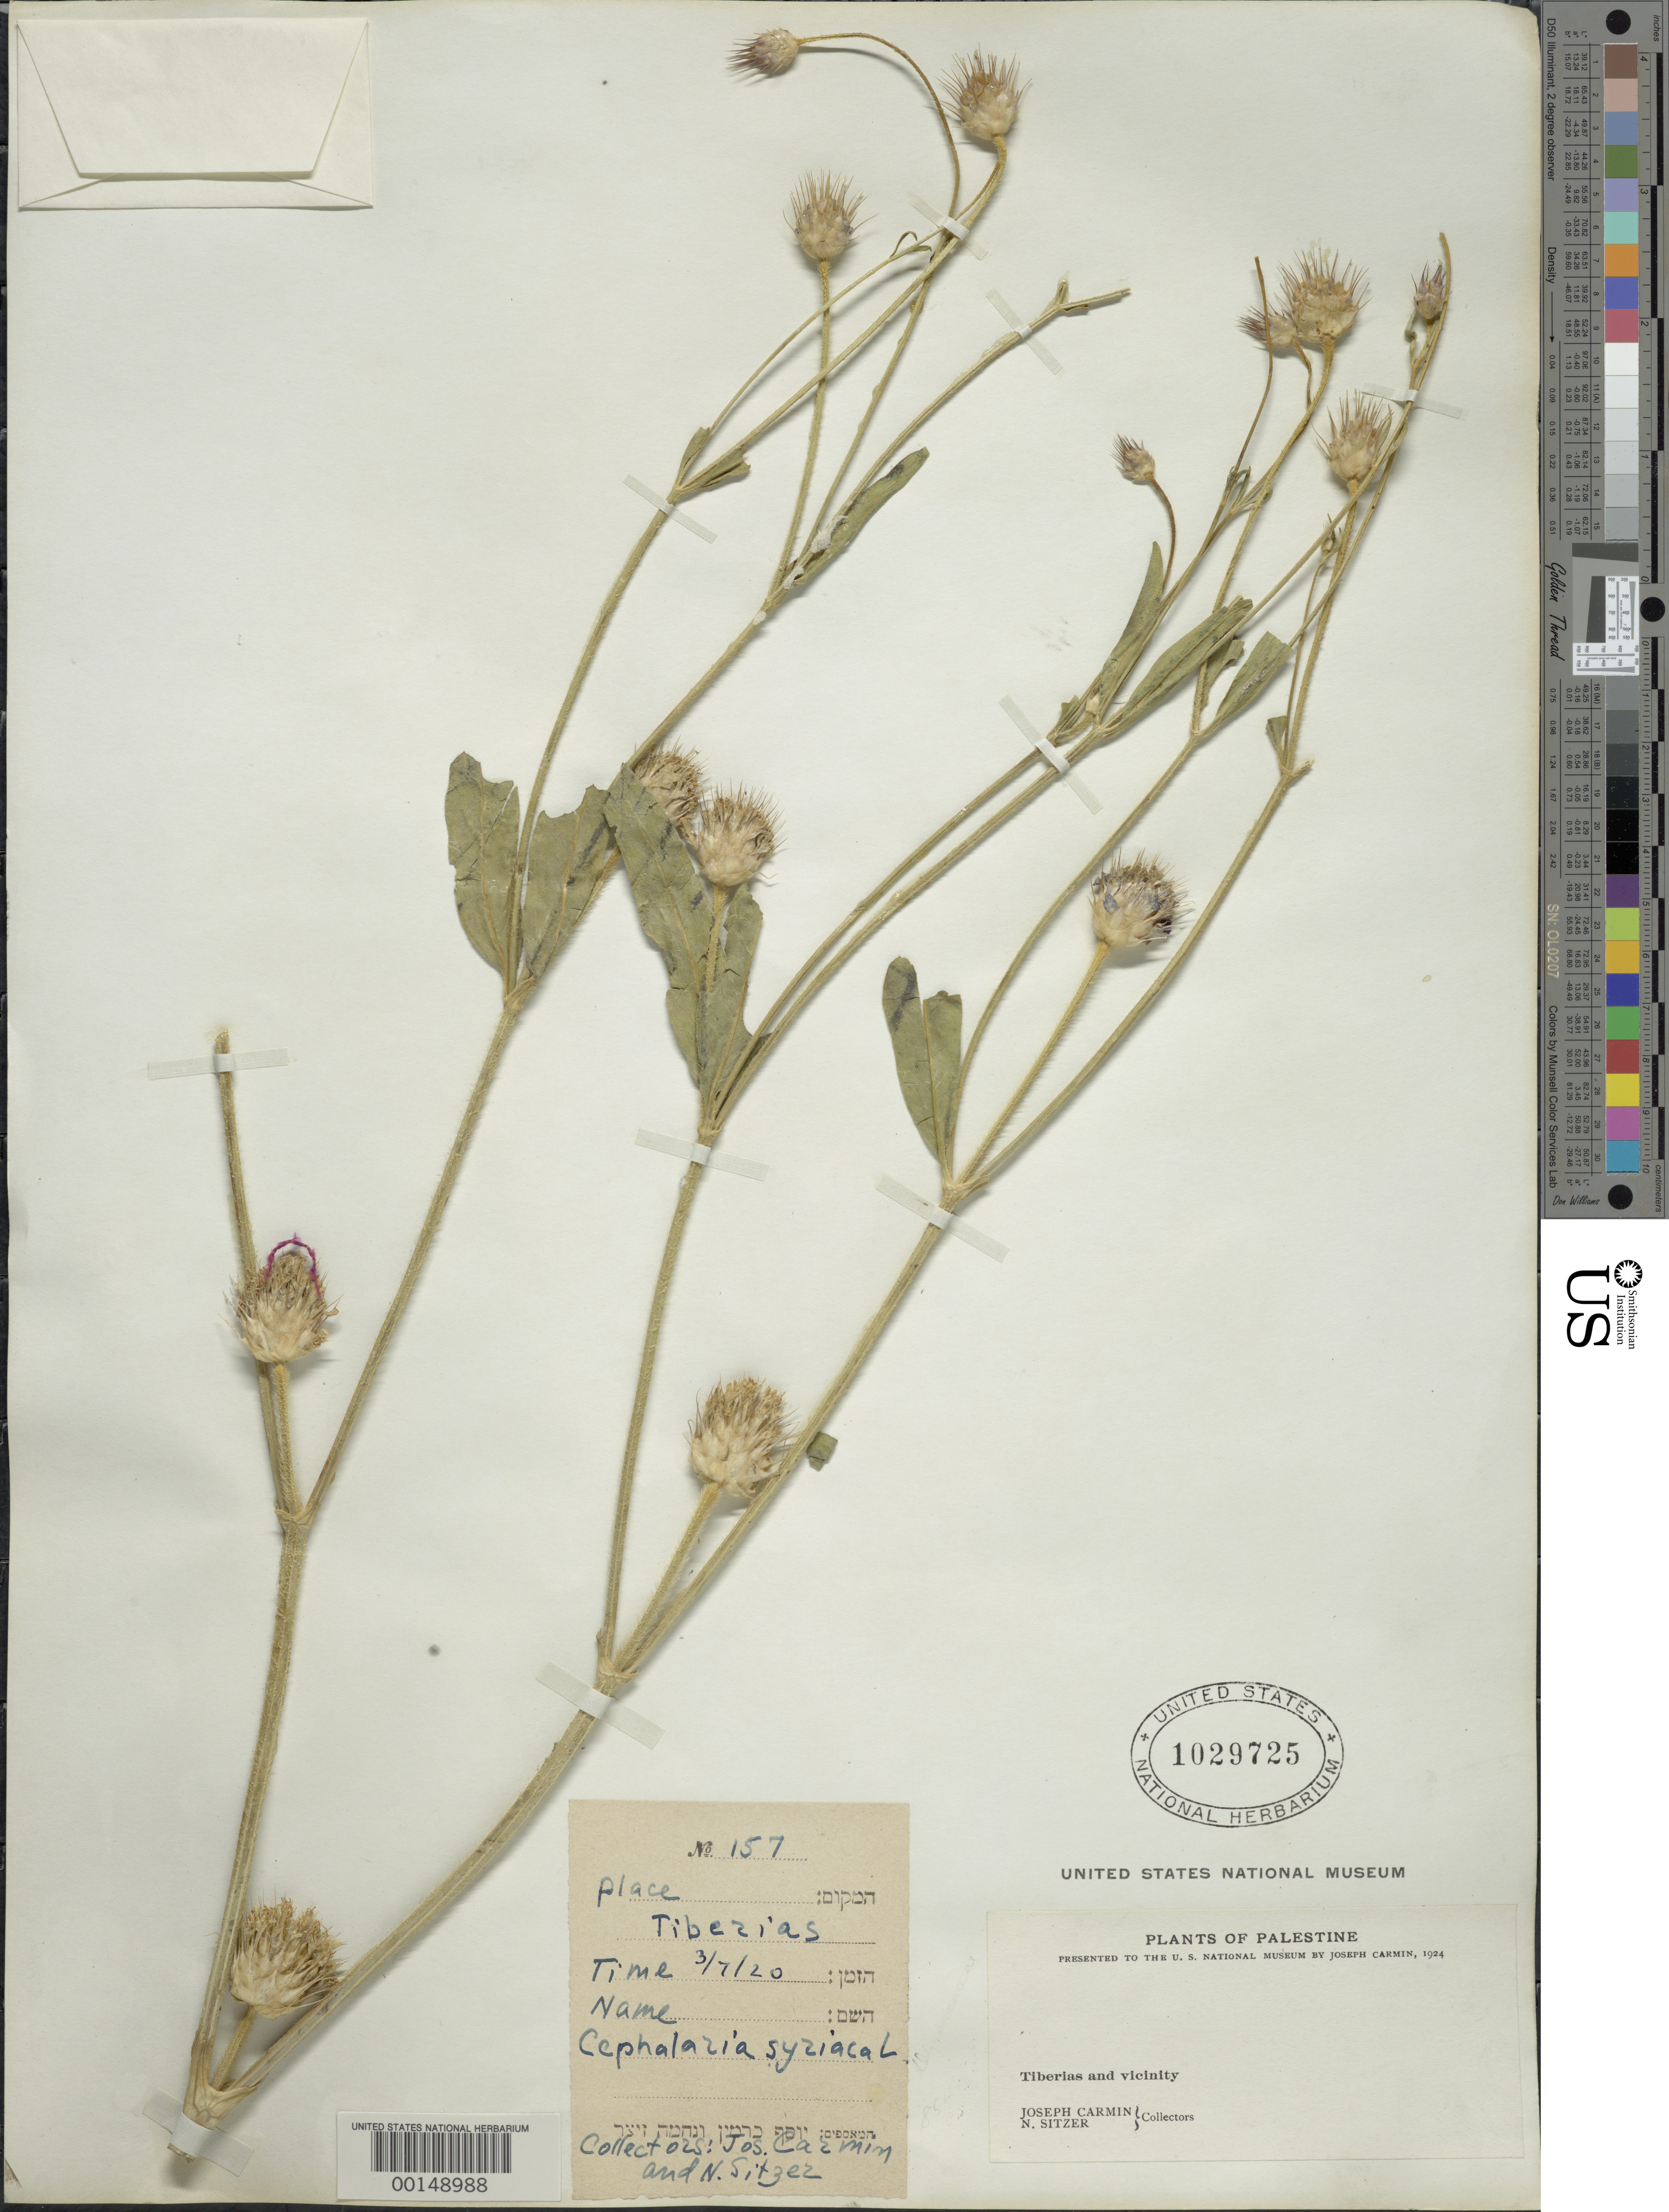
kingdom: Plantae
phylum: Tracheophyta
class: Magnoliopsida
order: Dipsacales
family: Caprifoliaceae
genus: Cephalaria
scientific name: Cephalaria syriaca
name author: Schrad.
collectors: J. Carmin & N. Sitzer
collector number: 157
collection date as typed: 03 Jul 1920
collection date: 1920-07-03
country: Israel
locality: Tiberias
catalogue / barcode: US 1029725